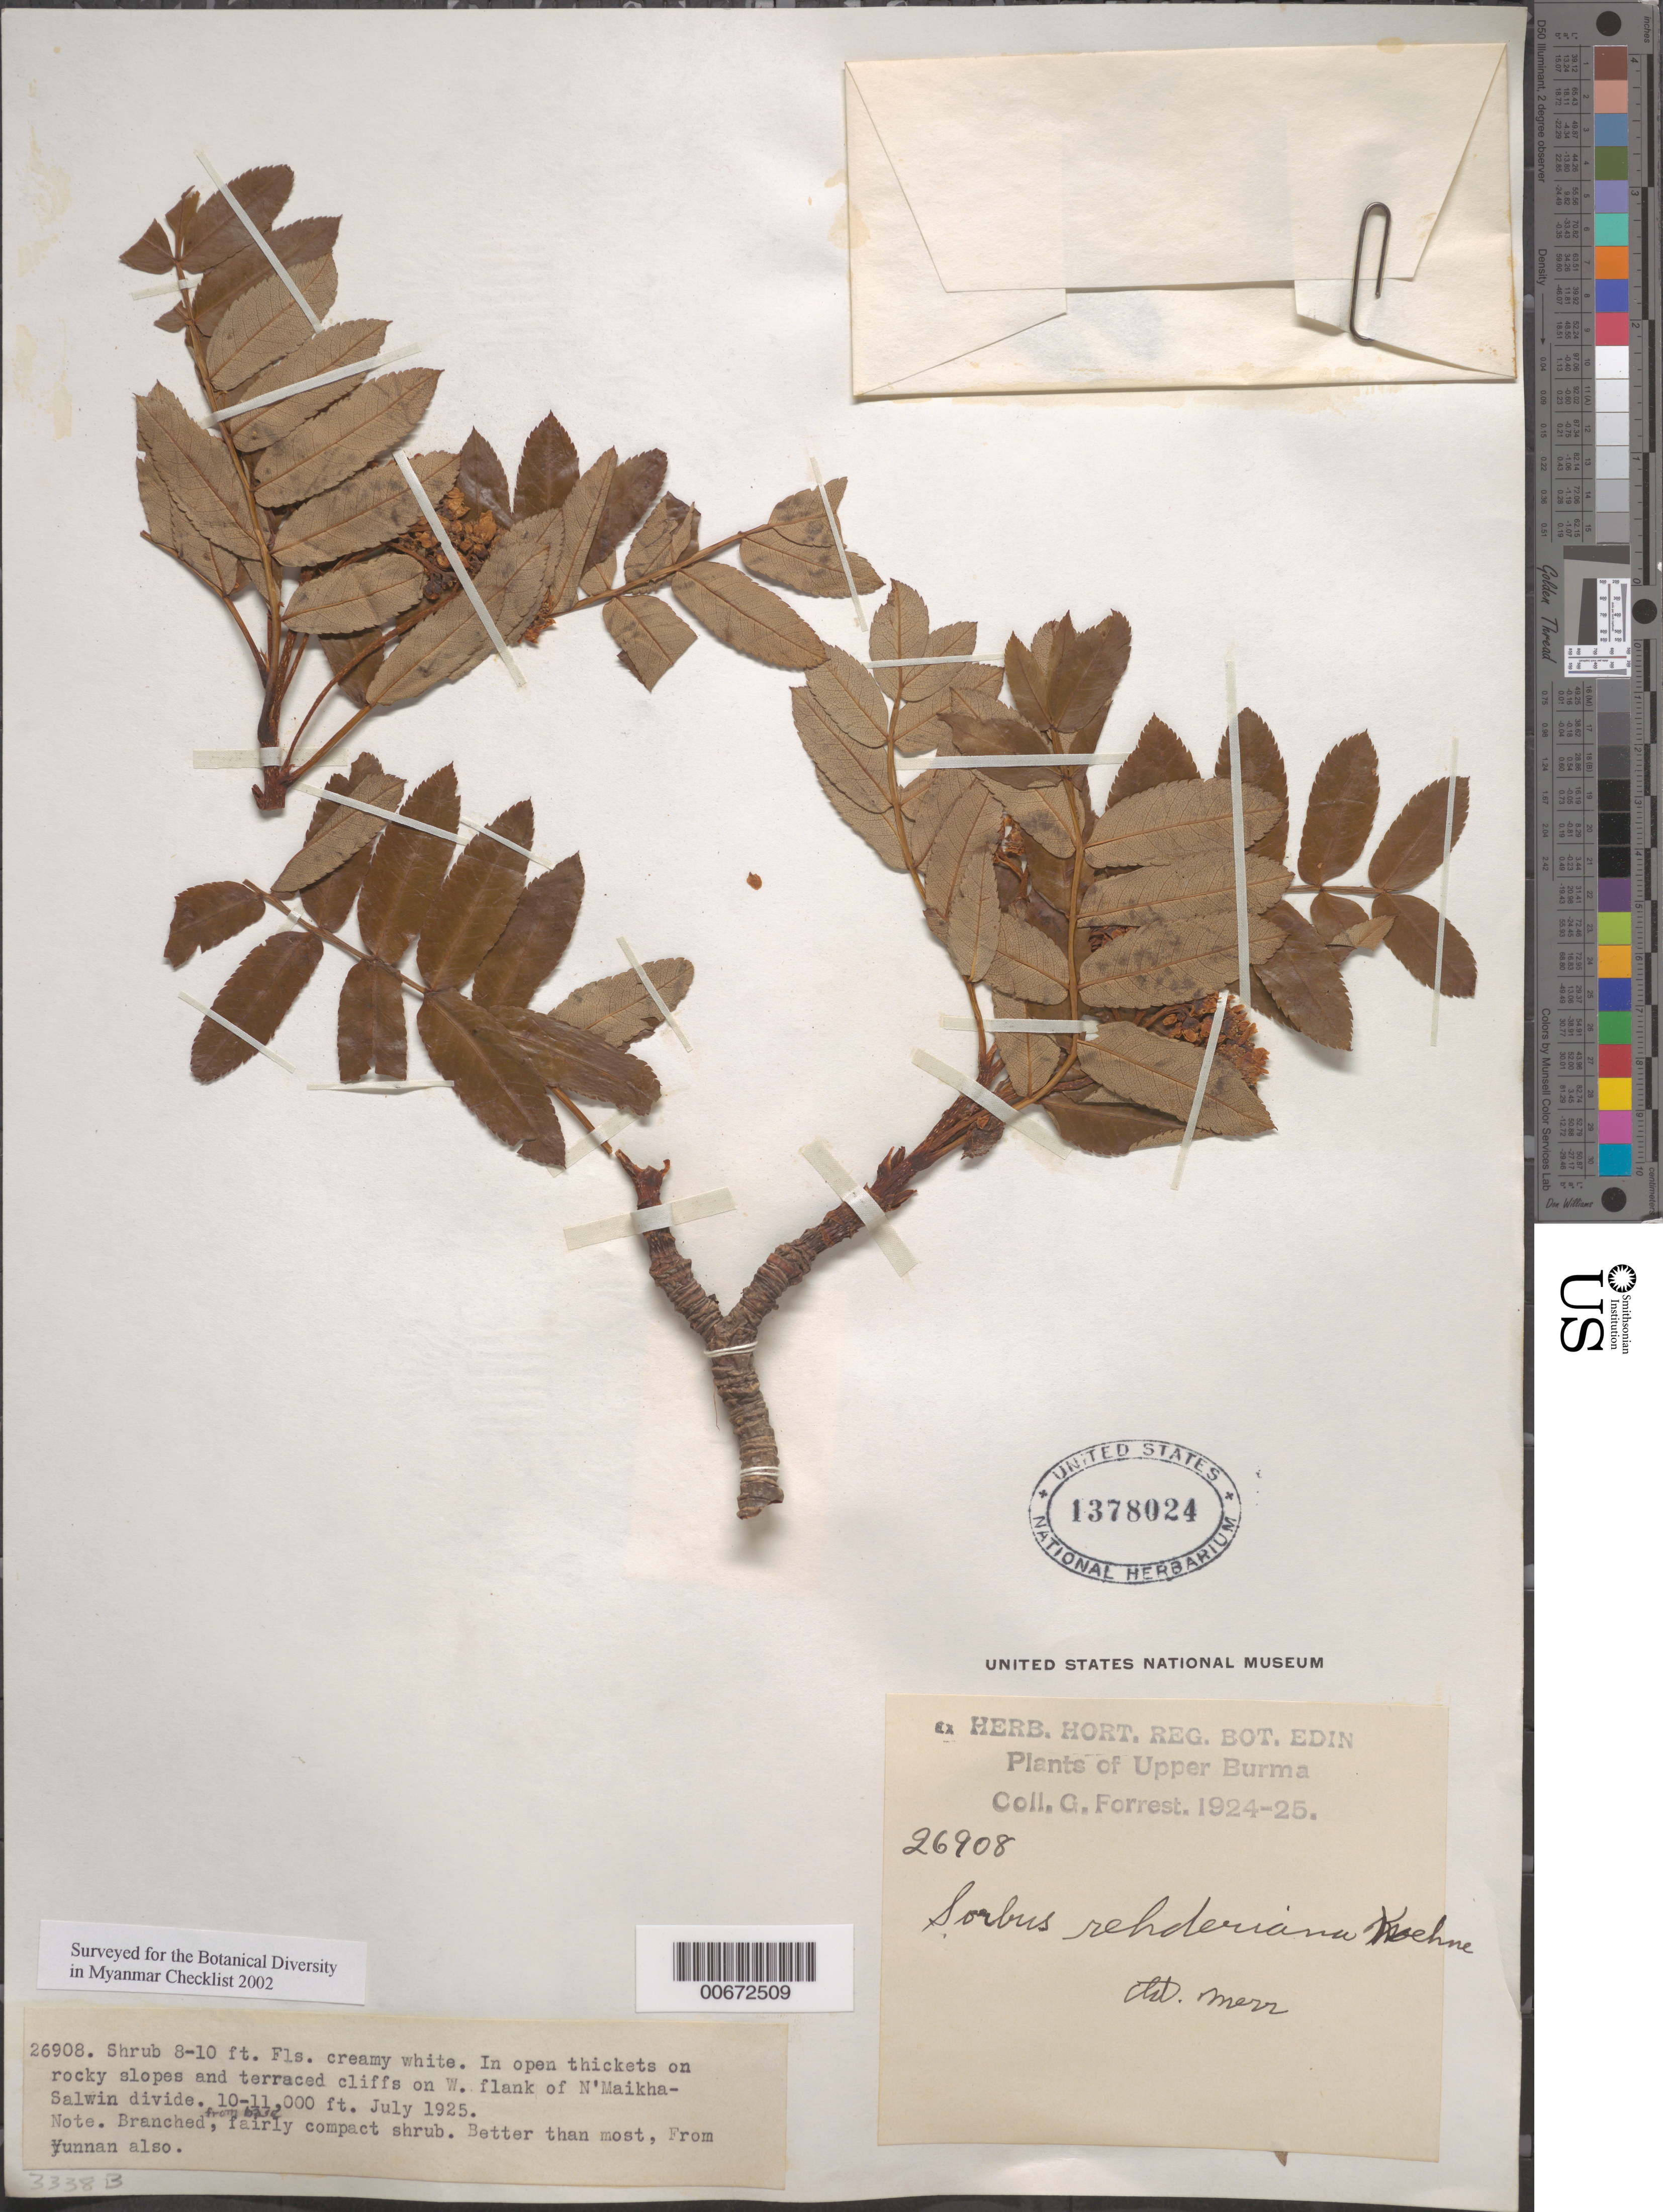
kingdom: Plantae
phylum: Tracheophyta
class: Magnoliopsida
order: Rosales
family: Rosaceae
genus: Sorbus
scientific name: Sorbus rehderiana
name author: Koehne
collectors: G. Forrest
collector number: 26908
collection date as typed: Jul 1925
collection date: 1925-07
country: Myanmar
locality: Upper Burma, W flank of N'Maikha-Salwin Divide.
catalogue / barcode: US 1378024